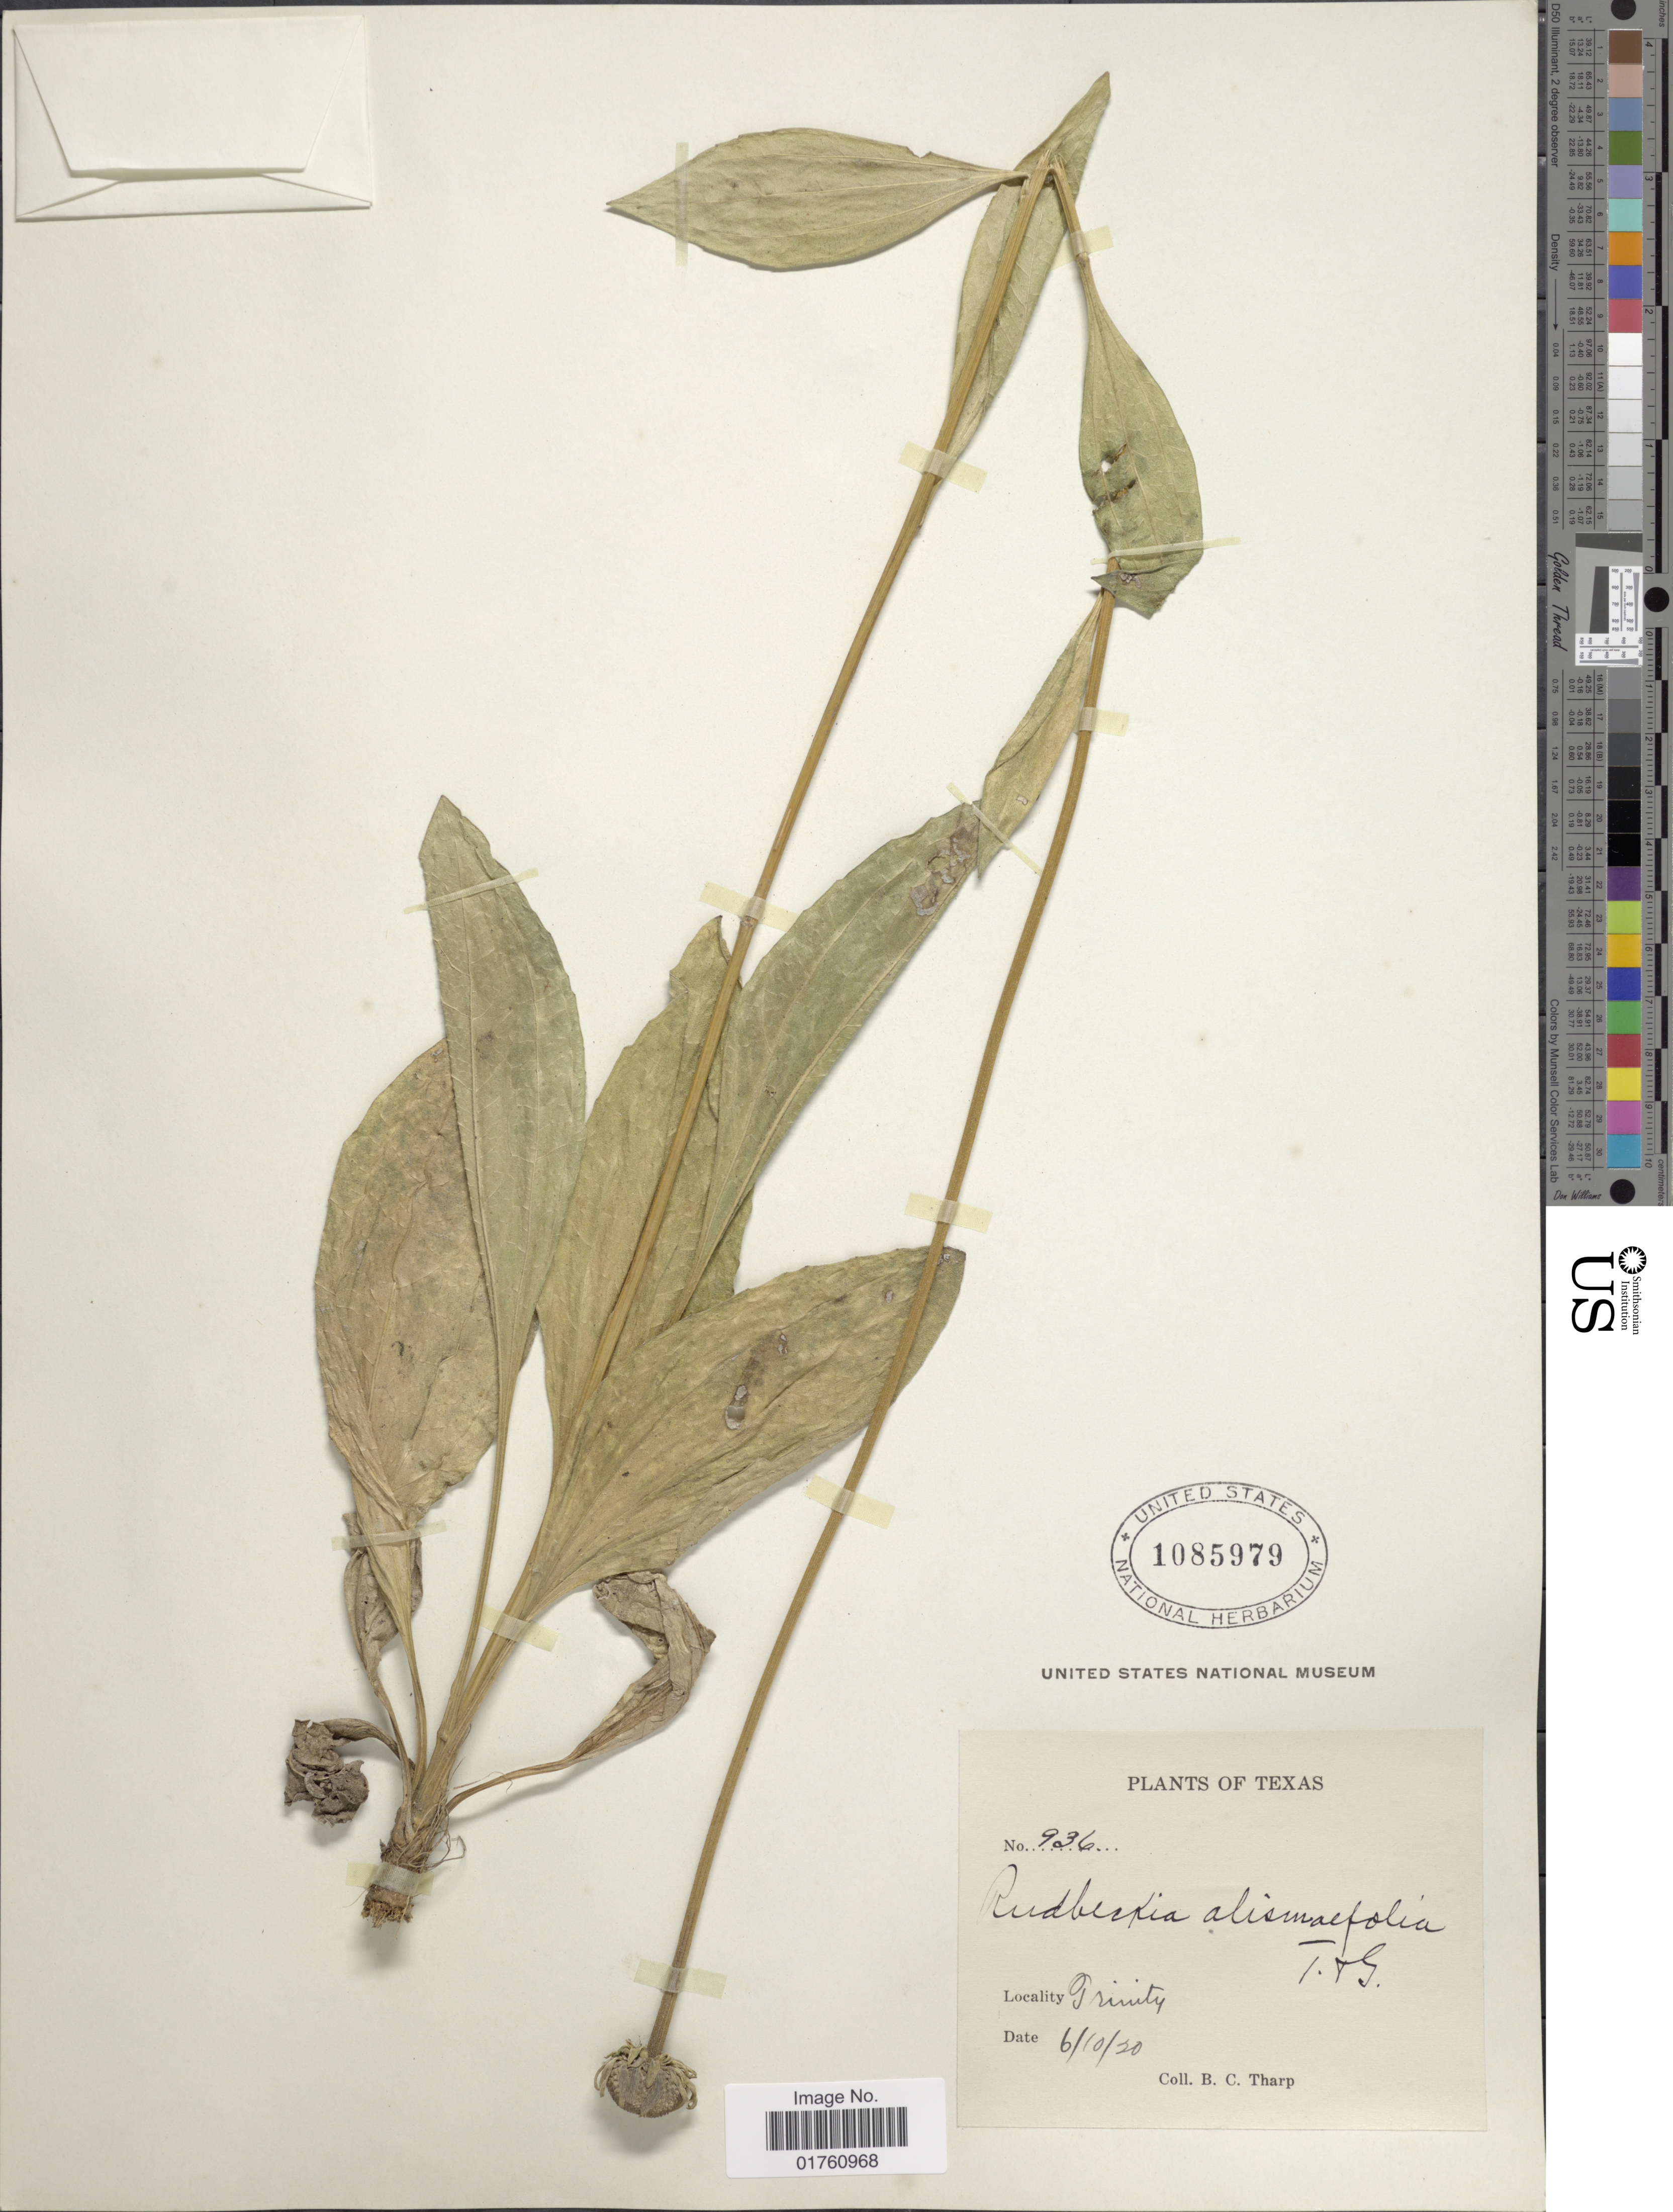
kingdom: Plantae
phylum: Tracheophyta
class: Magnoliopsida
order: Asterales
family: Asteraceae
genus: Rudbeckia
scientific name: Rudbeckia grandiflora var. alismaefolia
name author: (Torr. & A. Gray) Cronq.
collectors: B. C. Tharp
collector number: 936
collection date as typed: Transcribed d/m/y: 10/6/30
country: United States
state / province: Texas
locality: Trinity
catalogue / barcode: US 1085979